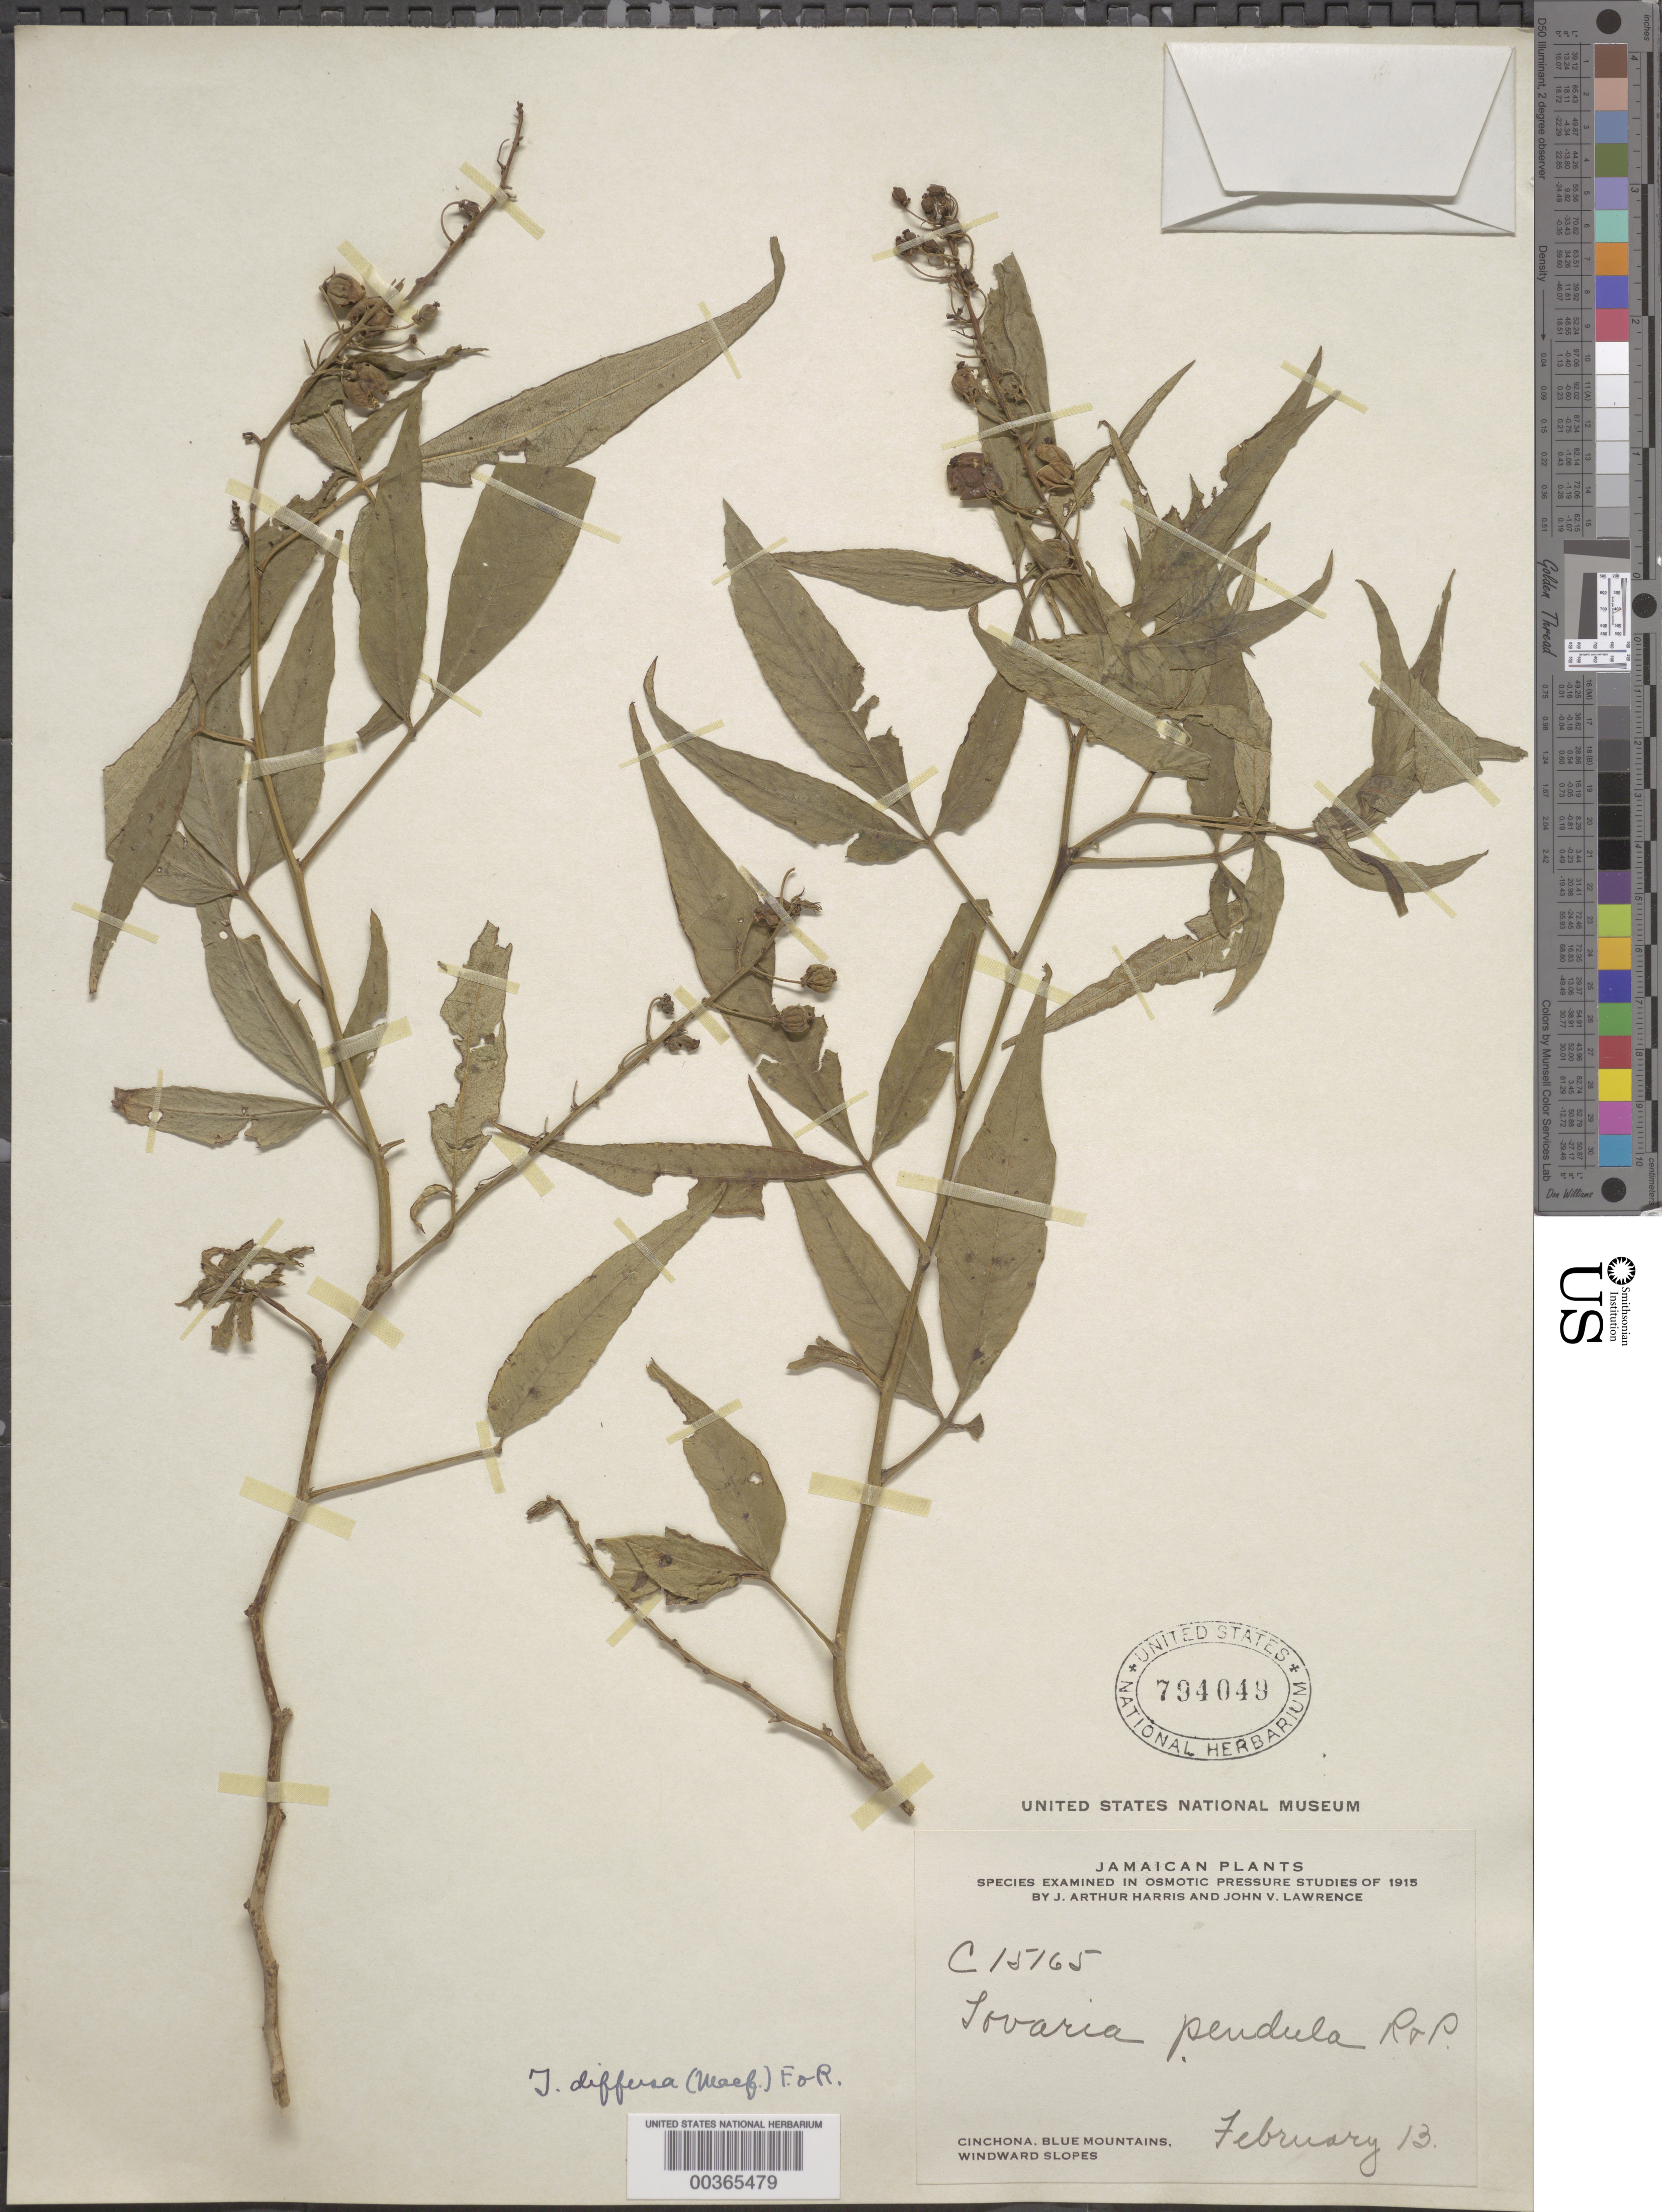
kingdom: Plantae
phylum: Tracheophyta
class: Magnoliopsida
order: Brassicales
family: Tovariaceae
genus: Tovaria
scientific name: Tovaria diffusa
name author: (Macfad.) Fawc. & Rendle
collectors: J. A. Harris & J. Lawrence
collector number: C15165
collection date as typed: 13 Feb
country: Jamaica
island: Greater Antilles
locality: Cinchona, blue mtns., windward slopes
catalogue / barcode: US 794049